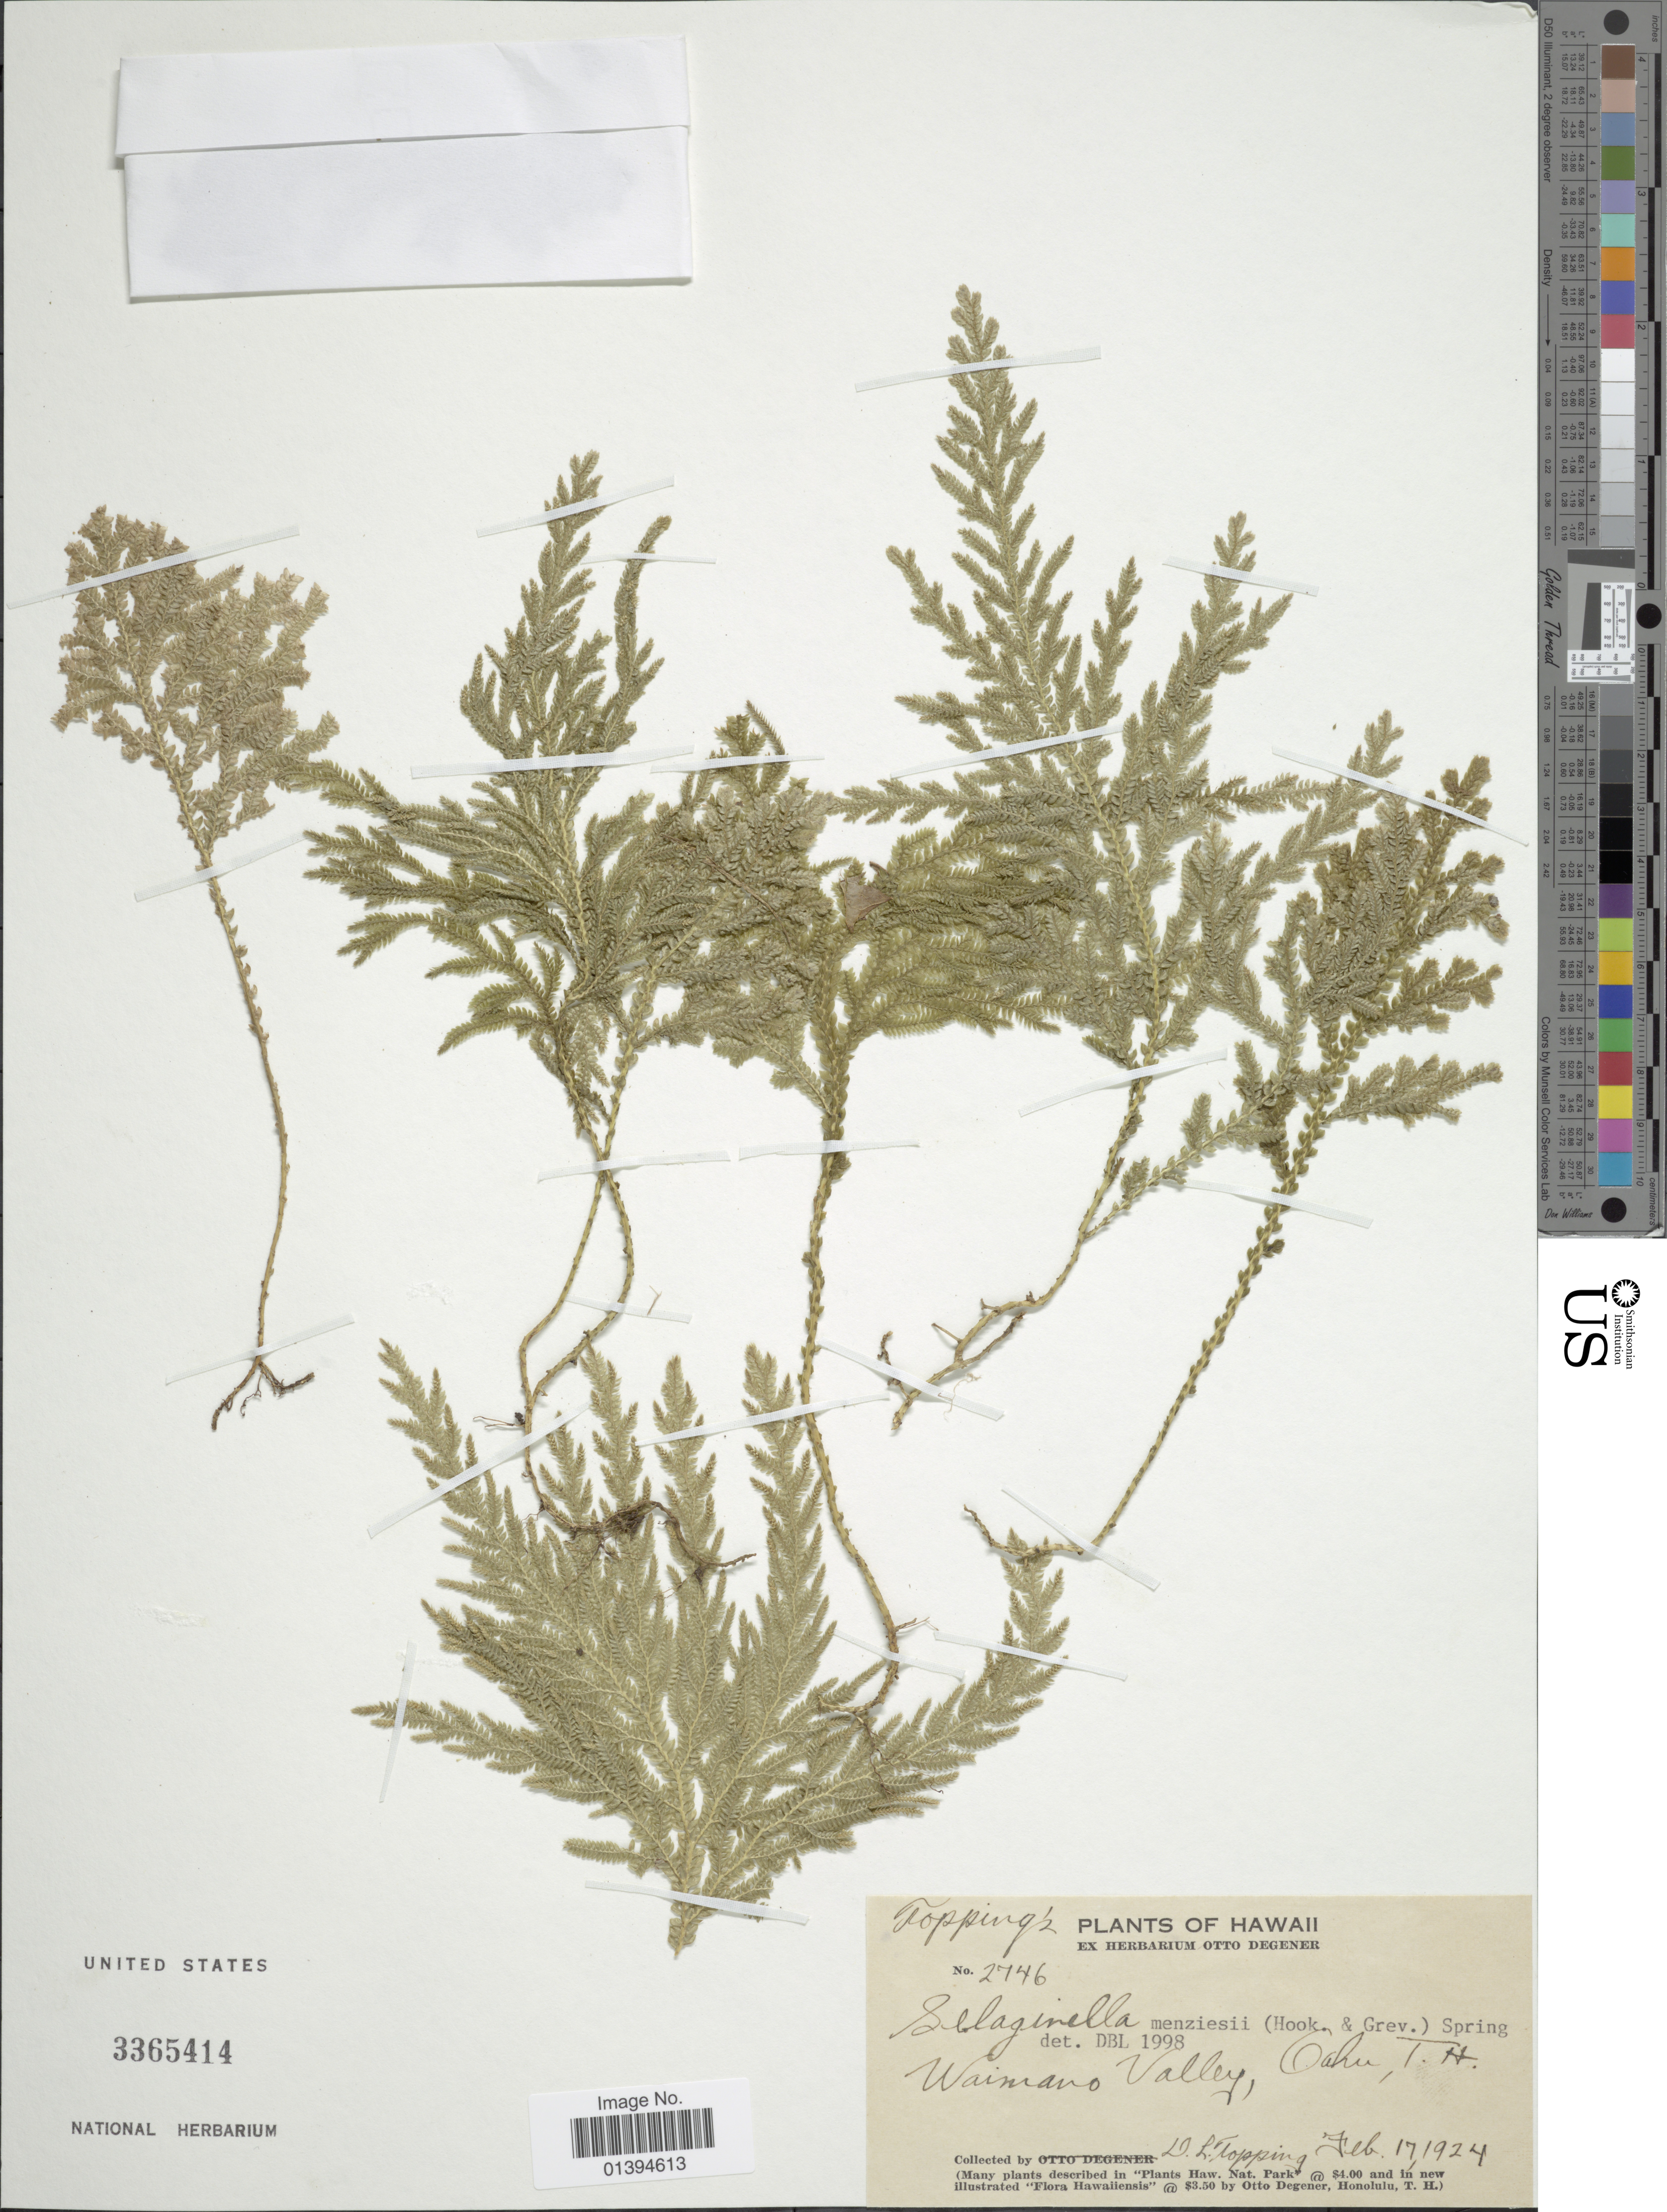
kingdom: Plantae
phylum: Tracheophyta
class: Lycopodiopsida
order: Selaginellales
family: Selaginellaceae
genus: Selaginella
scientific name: Selaginella arbuscula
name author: (Kualf.) Spring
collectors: D. L. Topping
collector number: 2746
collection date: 1924-02-17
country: United States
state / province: Hawaii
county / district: Honolulu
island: Oahu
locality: Waimano Valley, Oahu, T.H.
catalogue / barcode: US 3365414